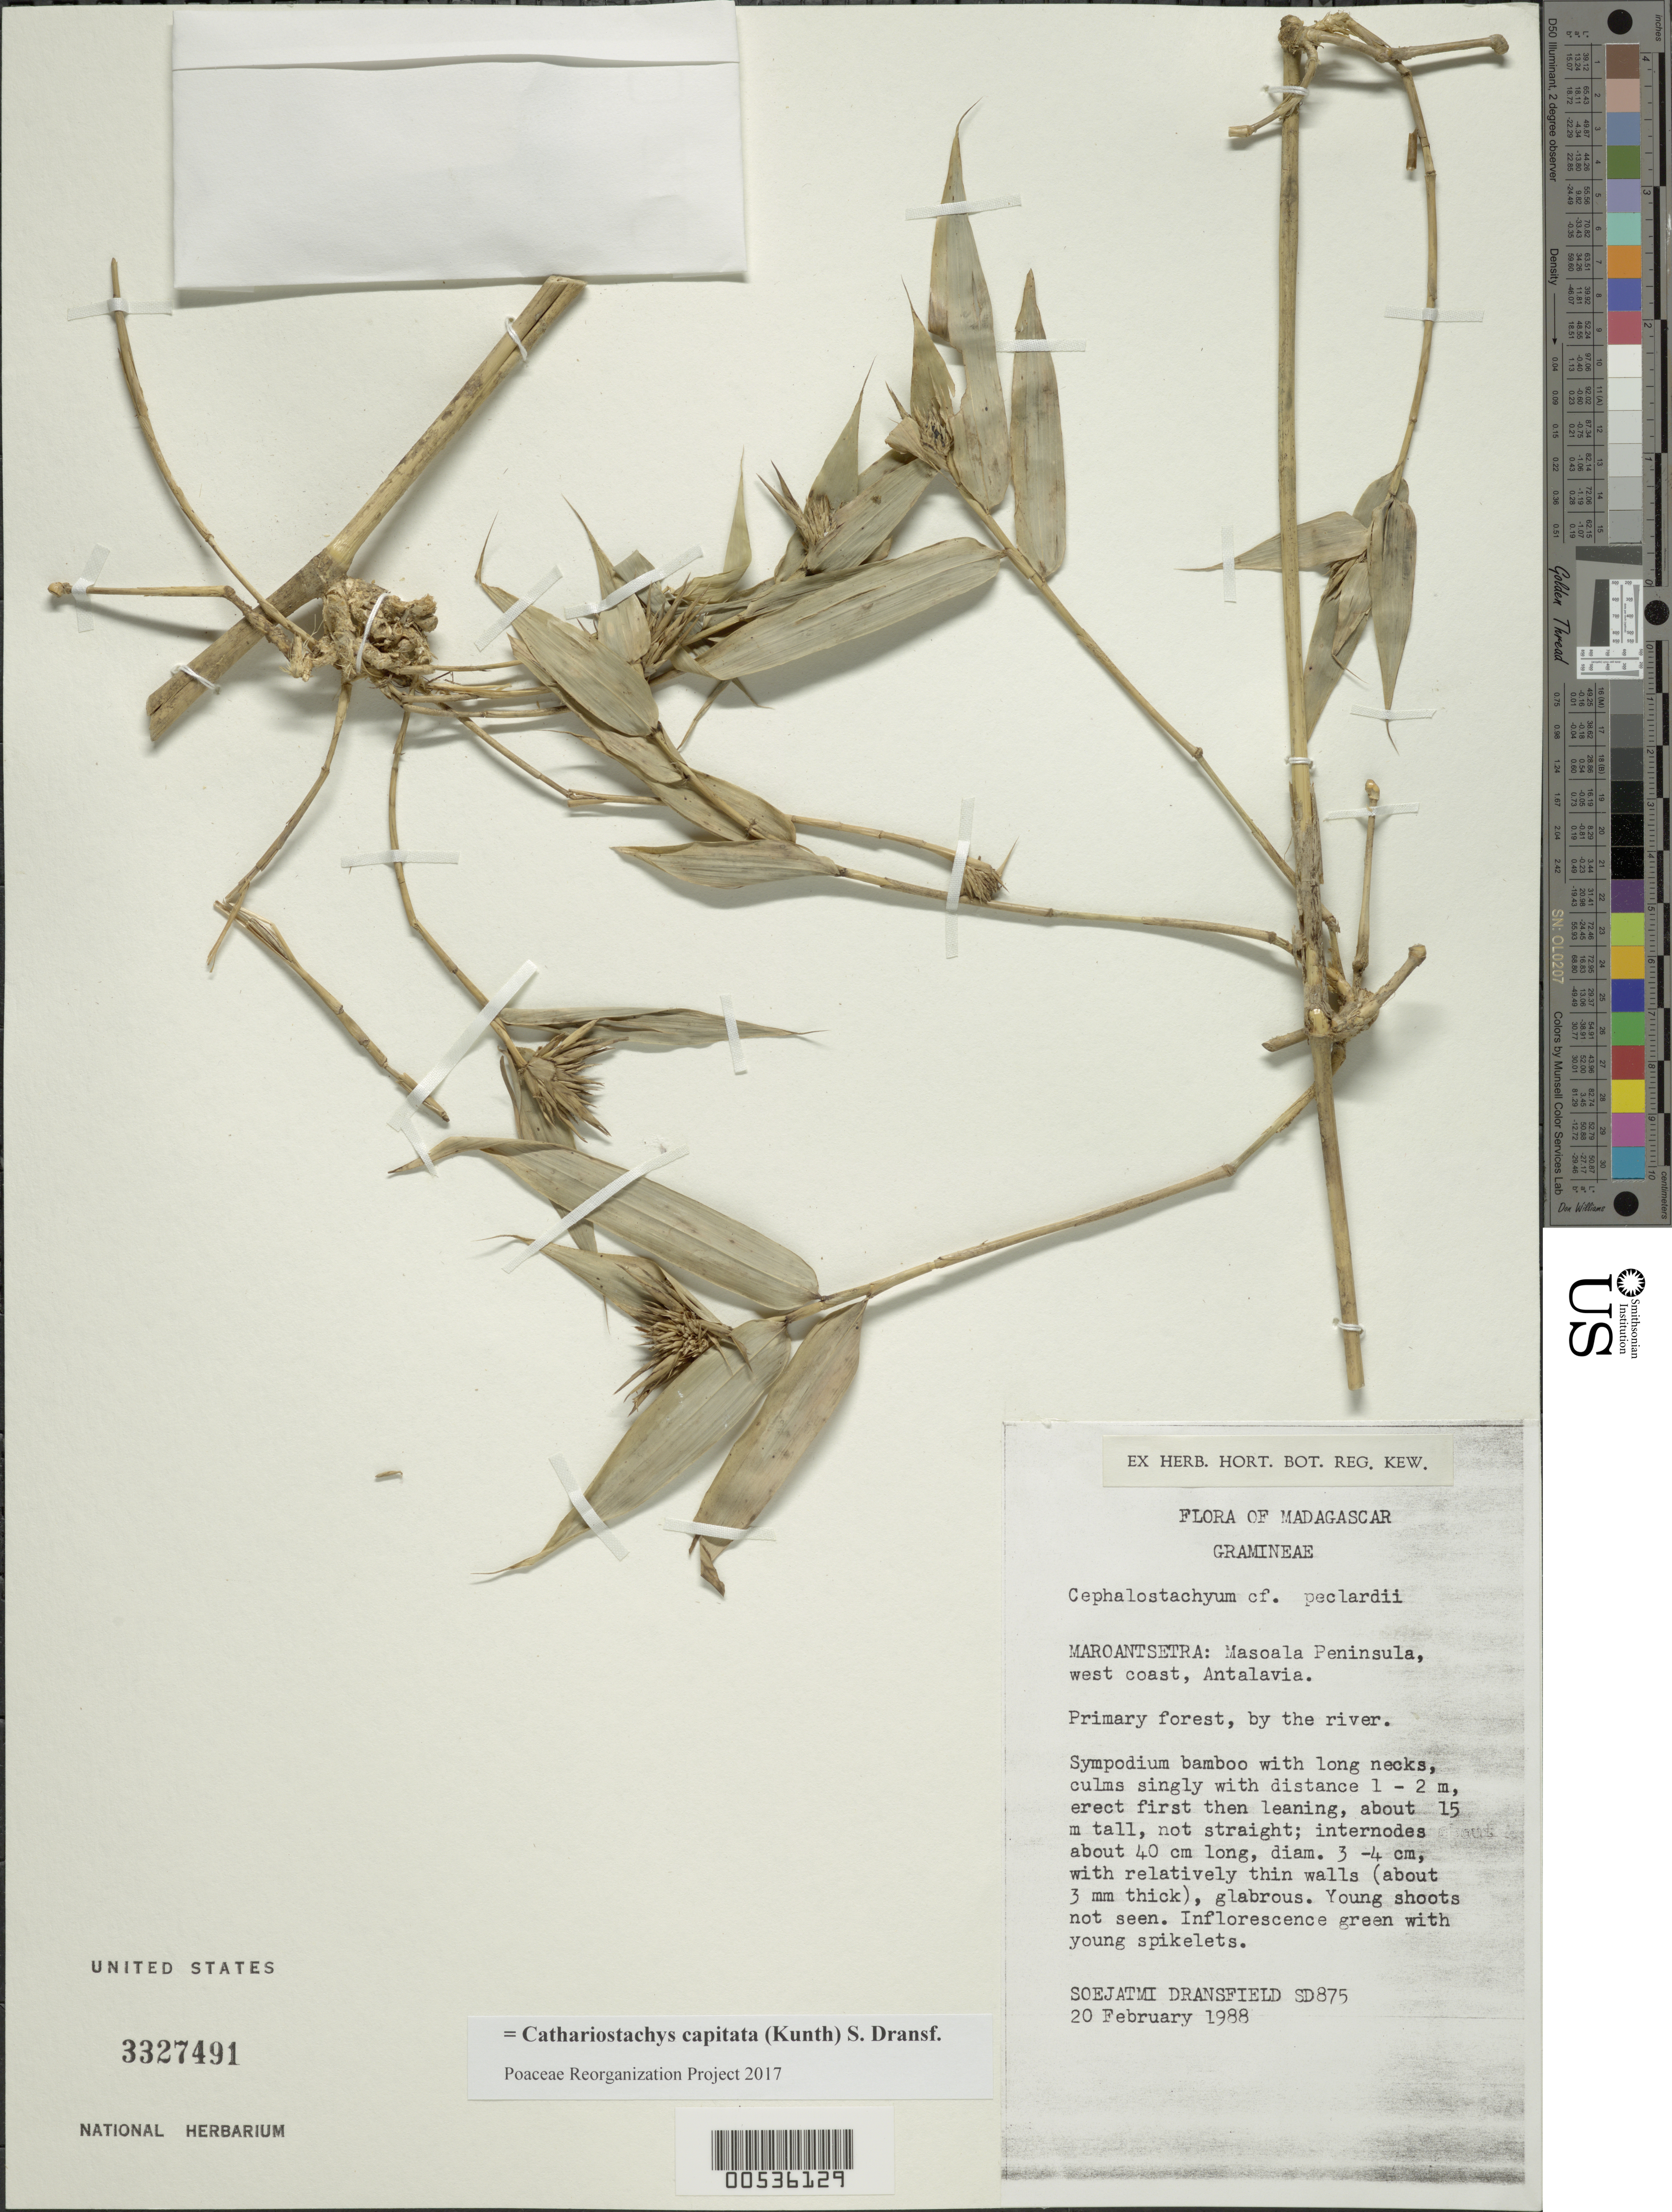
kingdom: Plantae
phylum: Tracheophyta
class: Liliopsida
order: Poales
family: Poaceae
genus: Cathariostachys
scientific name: Cathariostachys capitata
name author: (Kunth) S. Dransf.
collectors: S. Dransfield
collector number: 875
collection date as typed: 20 Feb 1988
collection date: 1988-02-20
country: Madagascar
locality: Maroantsetra, masoala peninsula, w coast, antalavia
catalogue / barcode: US 3327491